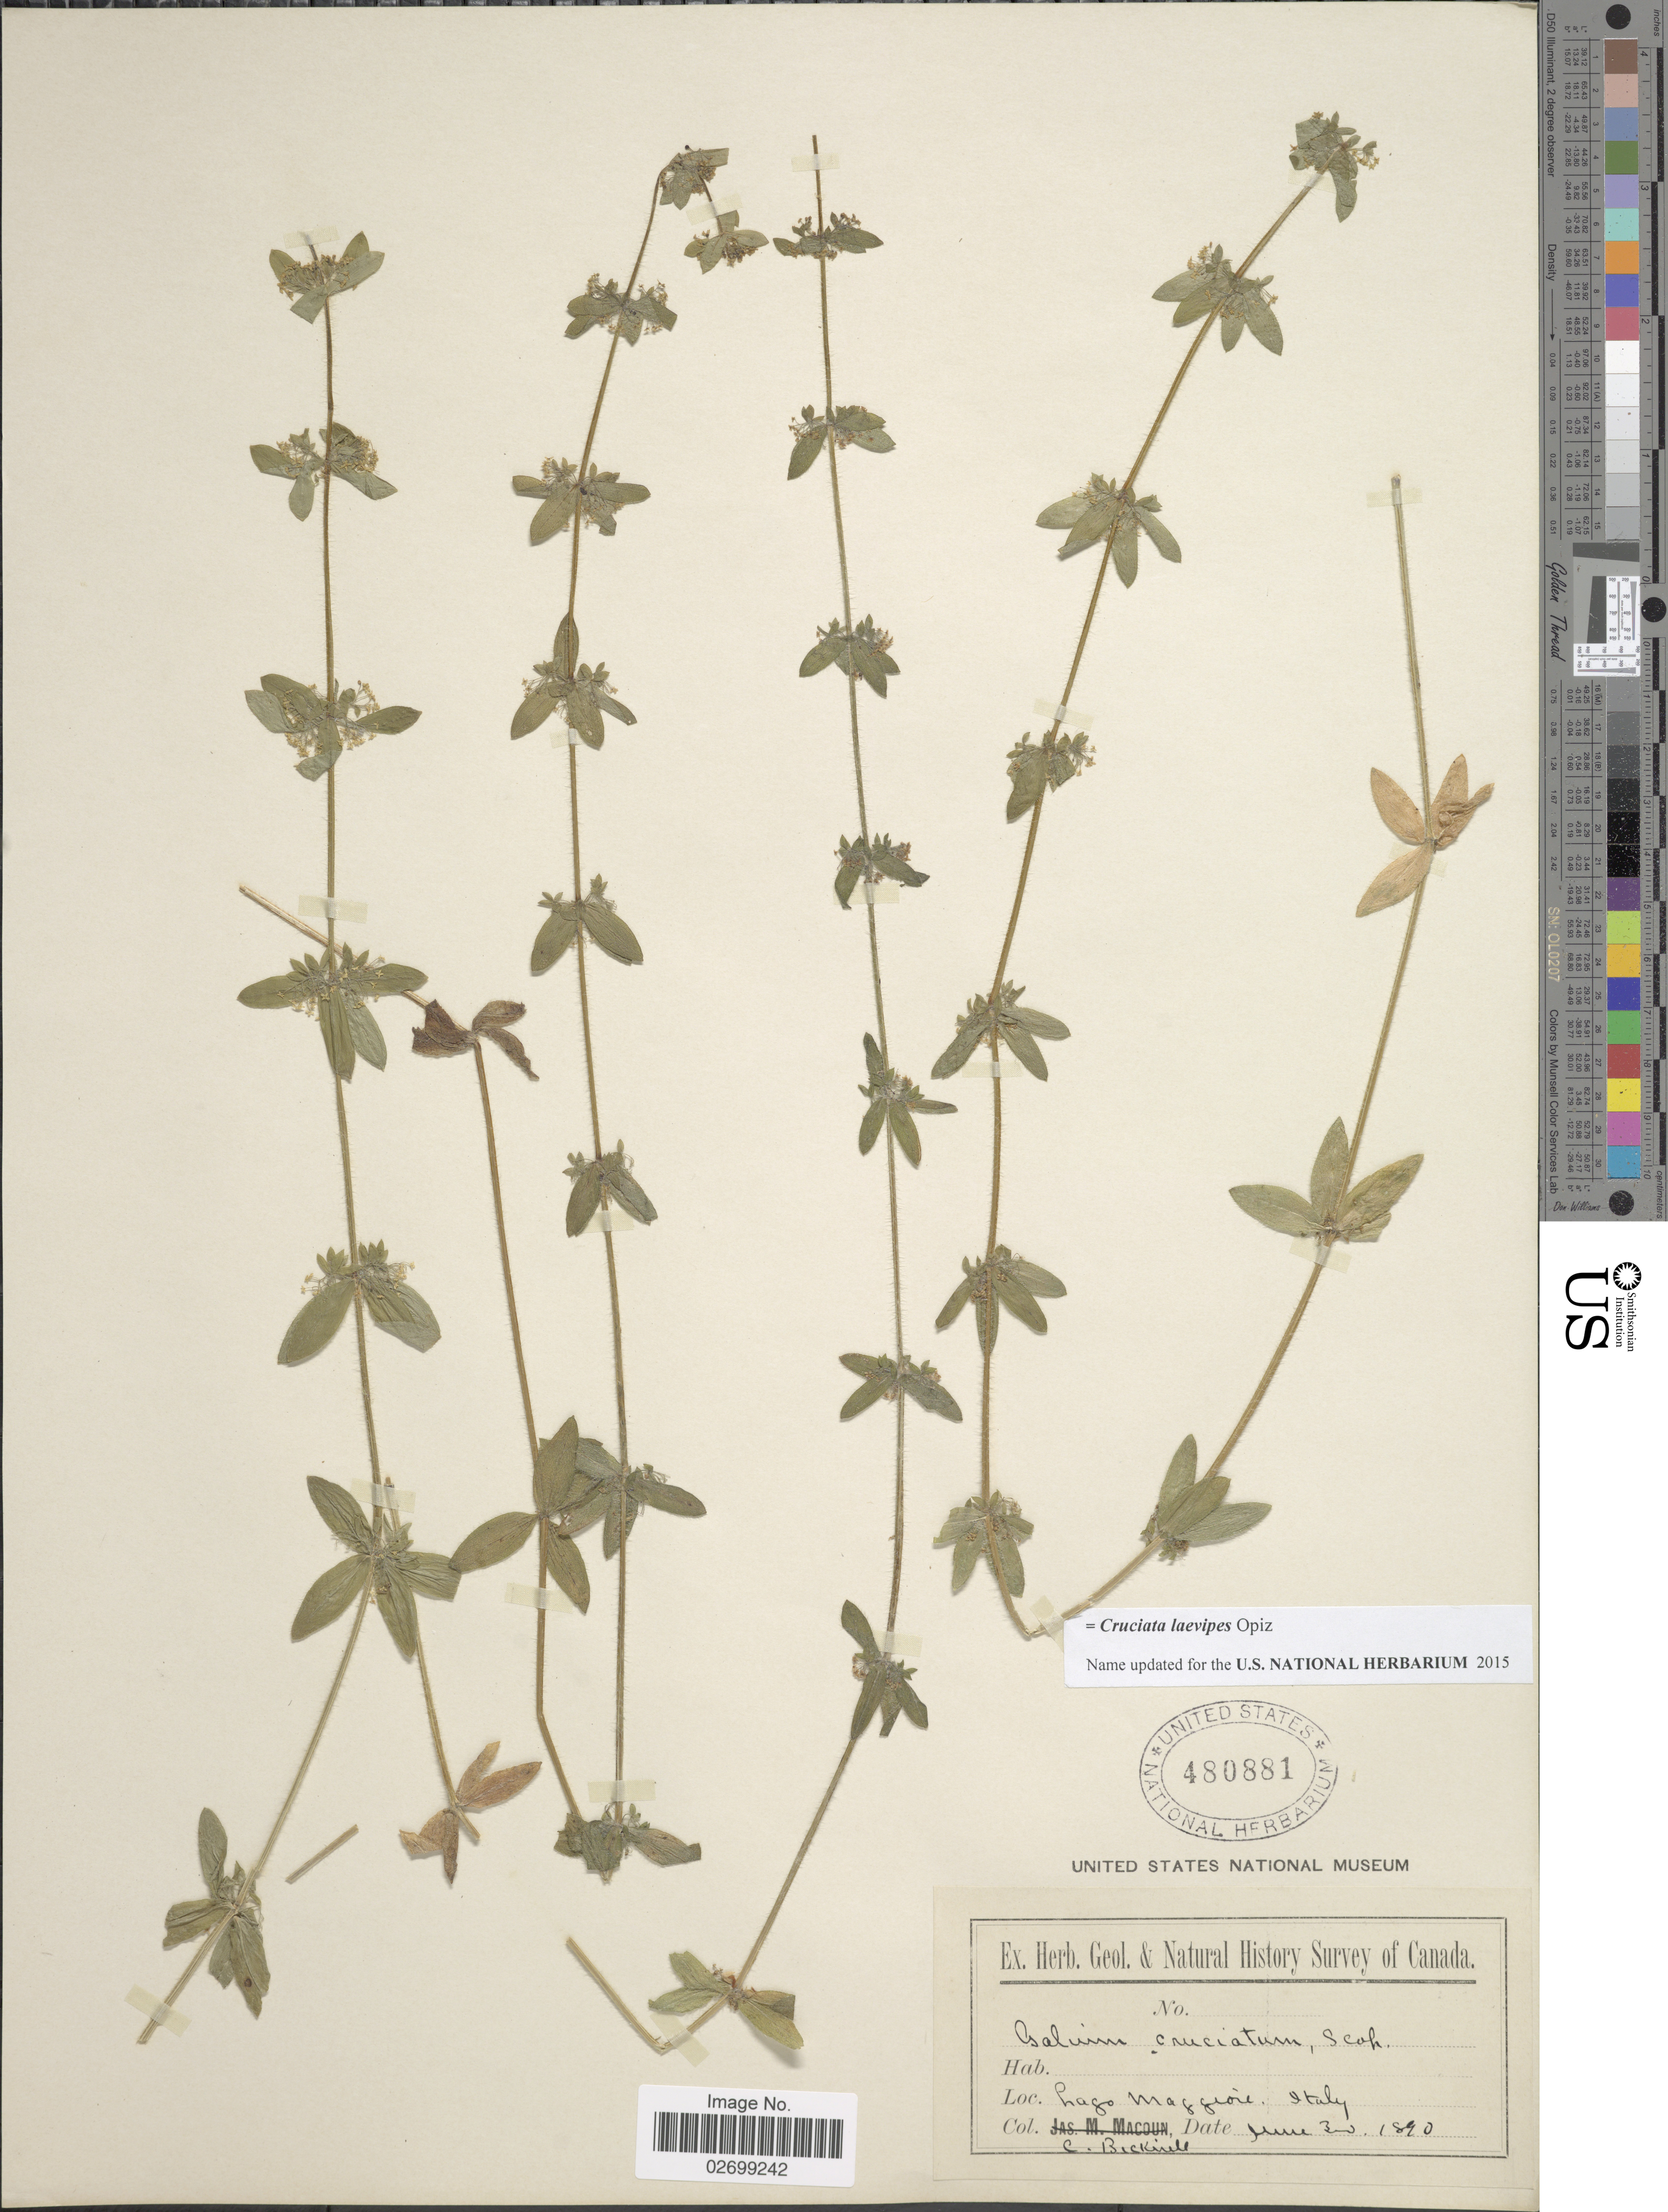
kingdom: Plantae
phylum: Tracheophyta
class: Magnoliopsida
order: Gentianales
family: Rubiaceae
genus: Cruciata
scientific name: Cruciata laevipes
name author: Opiz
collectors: C. Bicknell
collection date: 1890-06-30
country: Italy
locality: Lago Maggiore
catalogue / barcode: US 480881